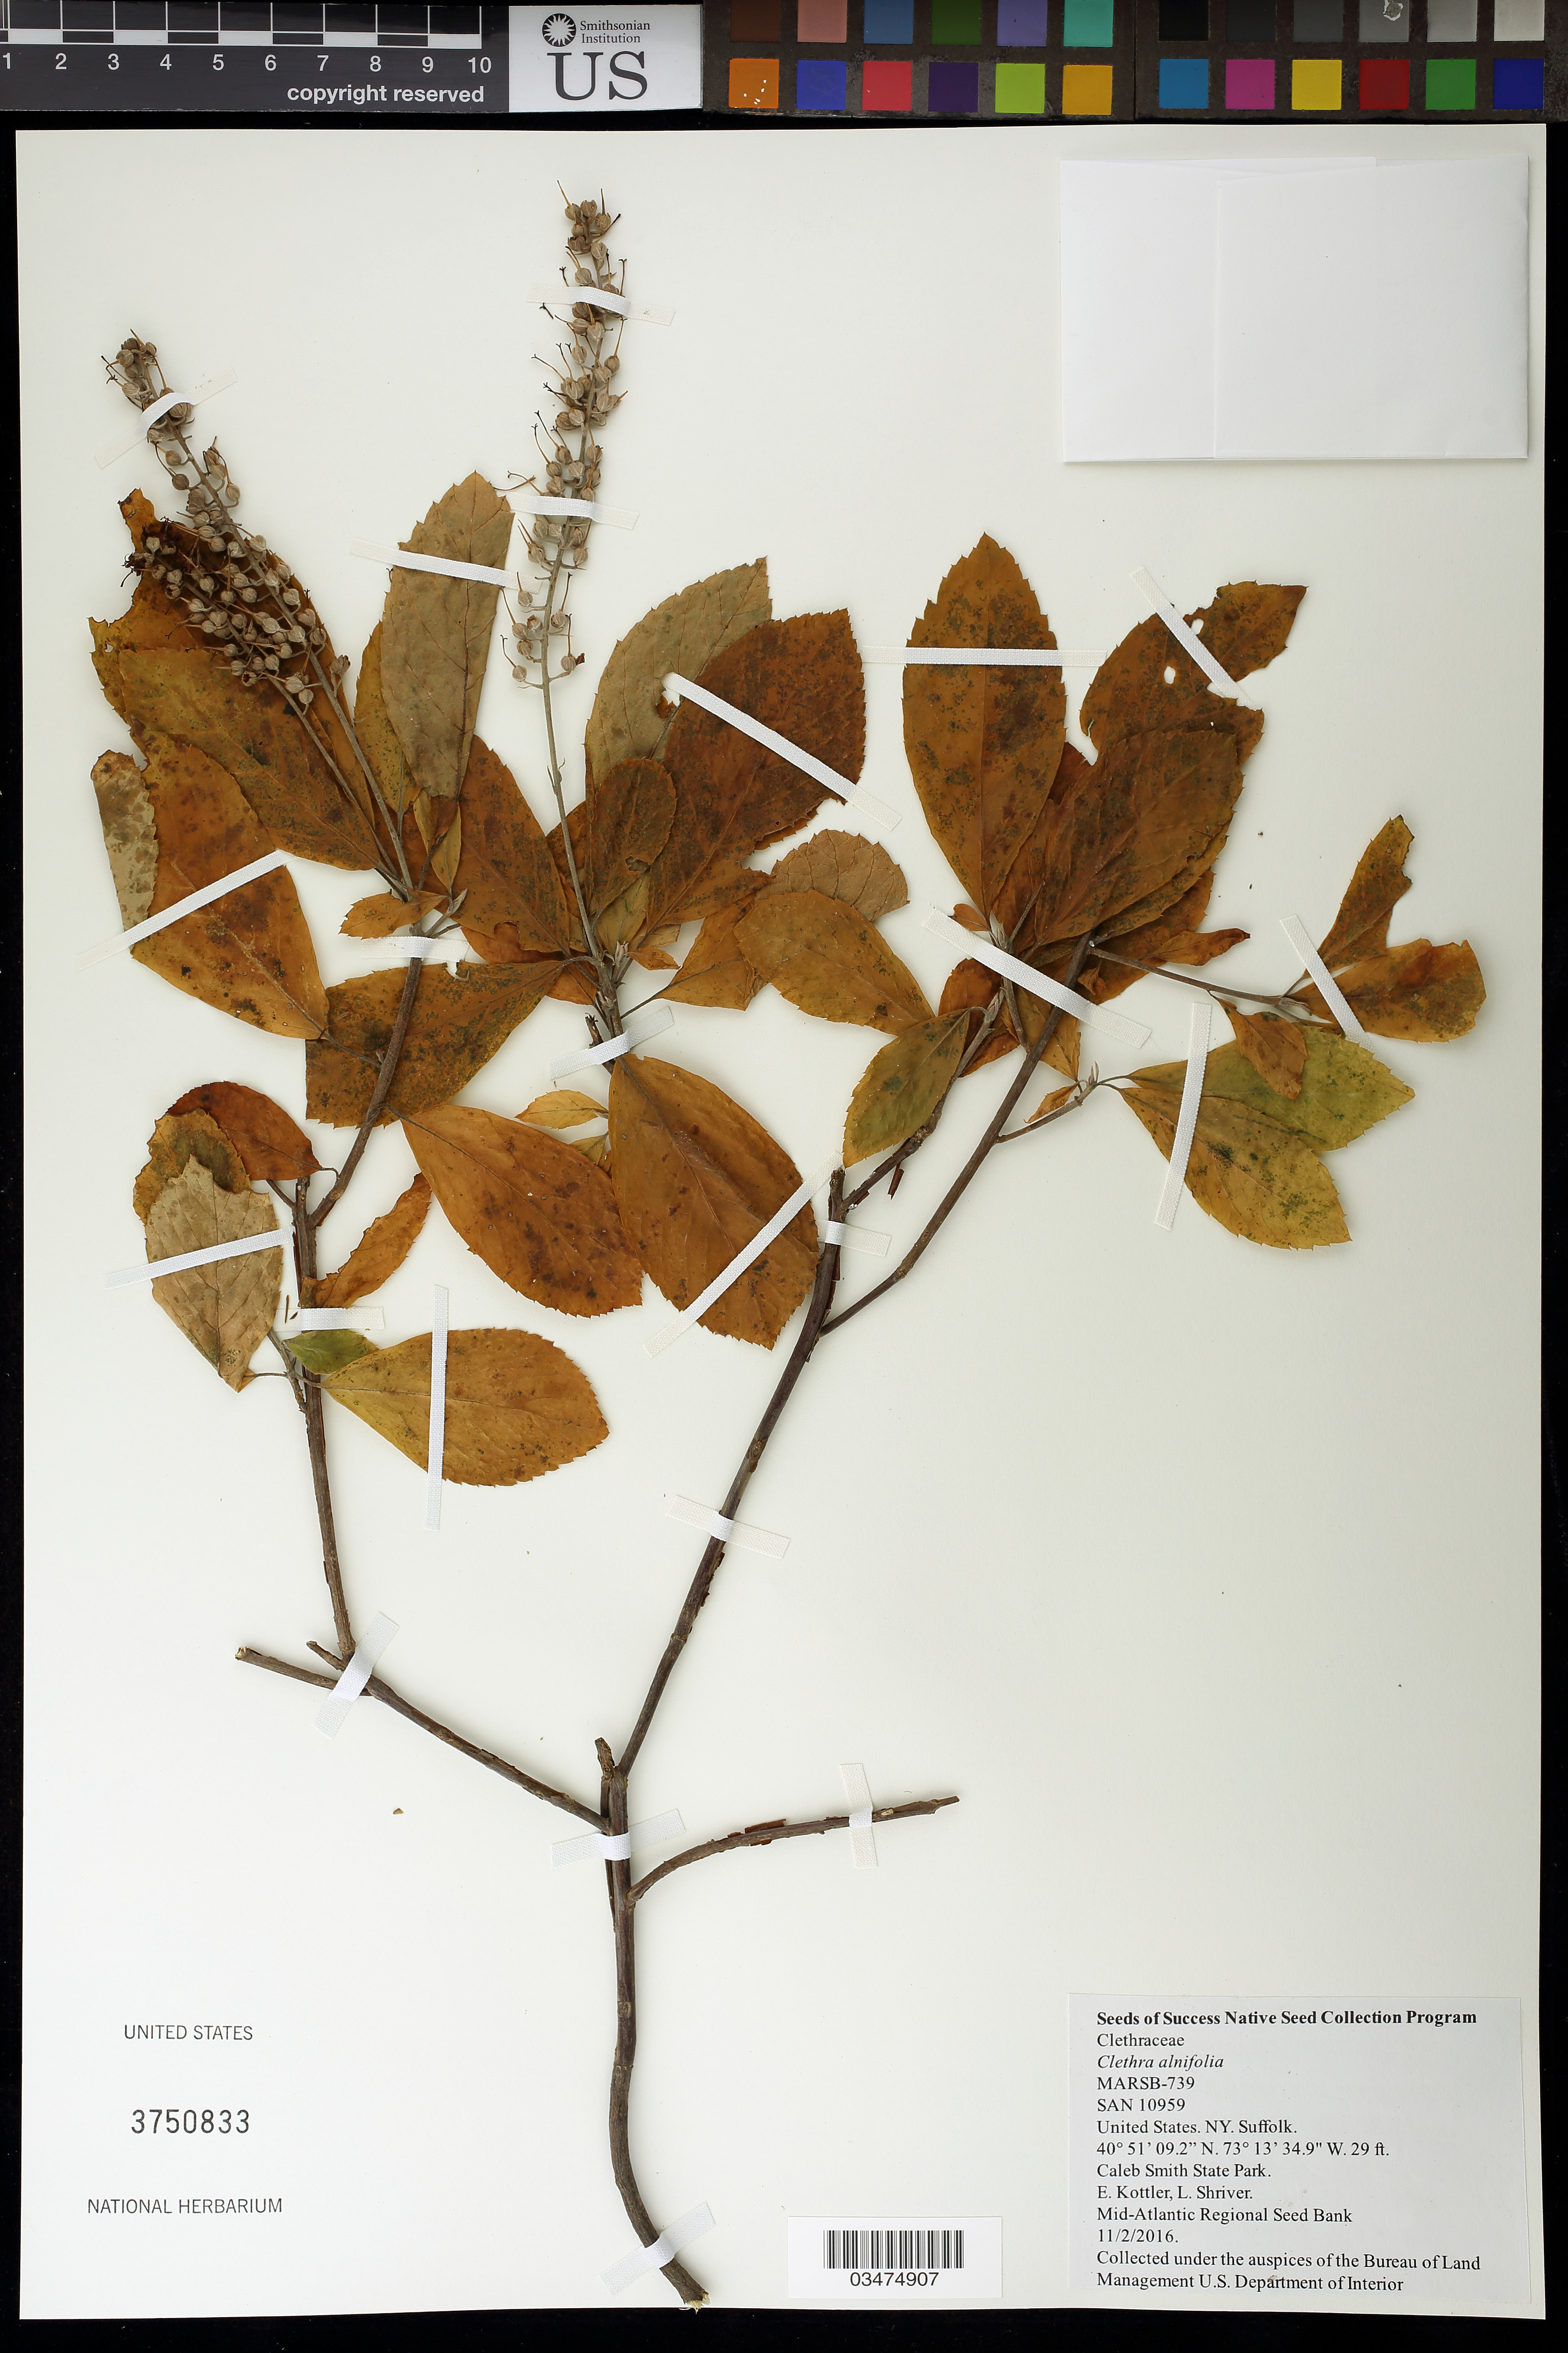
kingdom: Plantae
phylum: Tracheophyta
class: Magnoliopsida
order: Ericales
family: Clethraceae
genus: Clethra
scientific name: Clethra alnifolia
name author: L.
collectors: E. Kottler & L. Shriver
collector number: MARSB-739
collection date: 2016-11-02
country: United States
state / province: New York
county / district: Suffolk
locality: Caleb Smith State Park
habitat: Freshwater wetlands/pond edge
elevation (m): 9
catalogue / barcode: US 3750833